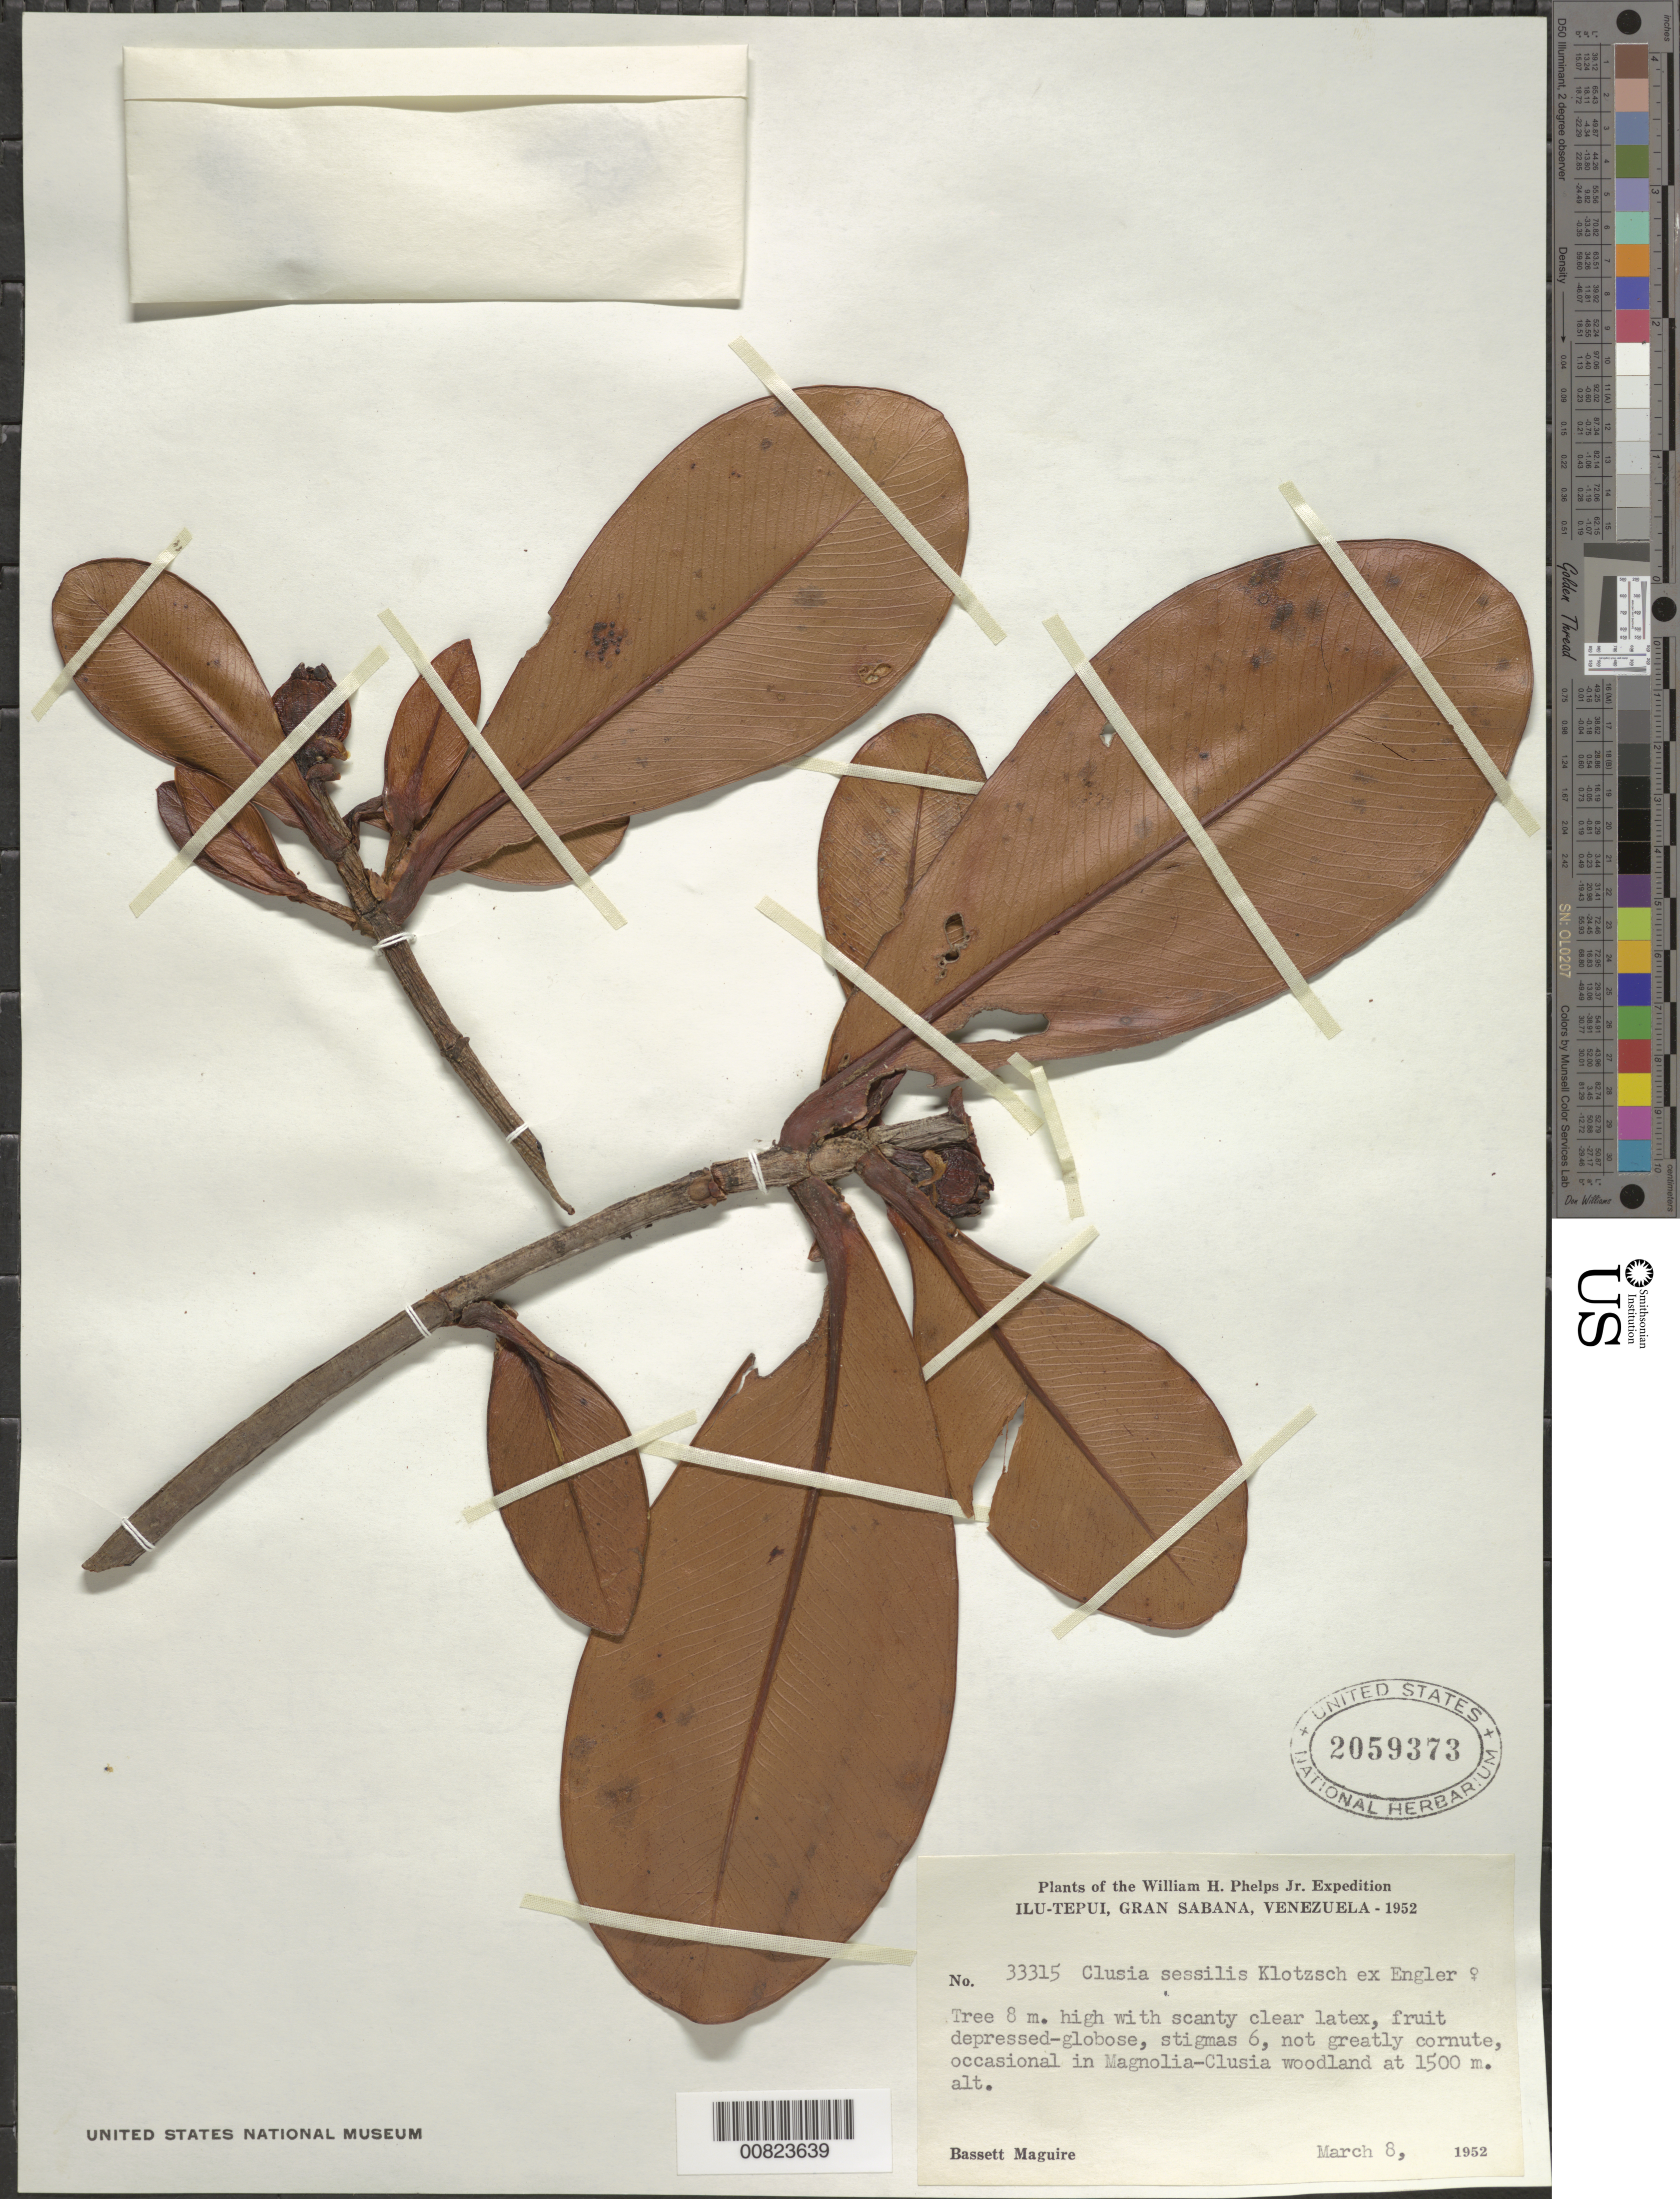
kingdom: Plantae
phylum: Tracheophyta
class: Magnoliopsida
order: Malpighiales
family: Clusiaceae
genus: Clusia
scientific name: Clusia sessilis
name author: Klotzsch ex Engl.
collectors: B. Maguire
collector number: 33315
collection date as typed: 8-Mar-52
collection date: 1952-03-08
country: Venezuela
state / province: Bolívar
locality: Gran Sabana, Ilu-tepuí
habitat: Magnolia-Clusia woodland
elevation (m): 1500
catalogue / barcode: US 2059373